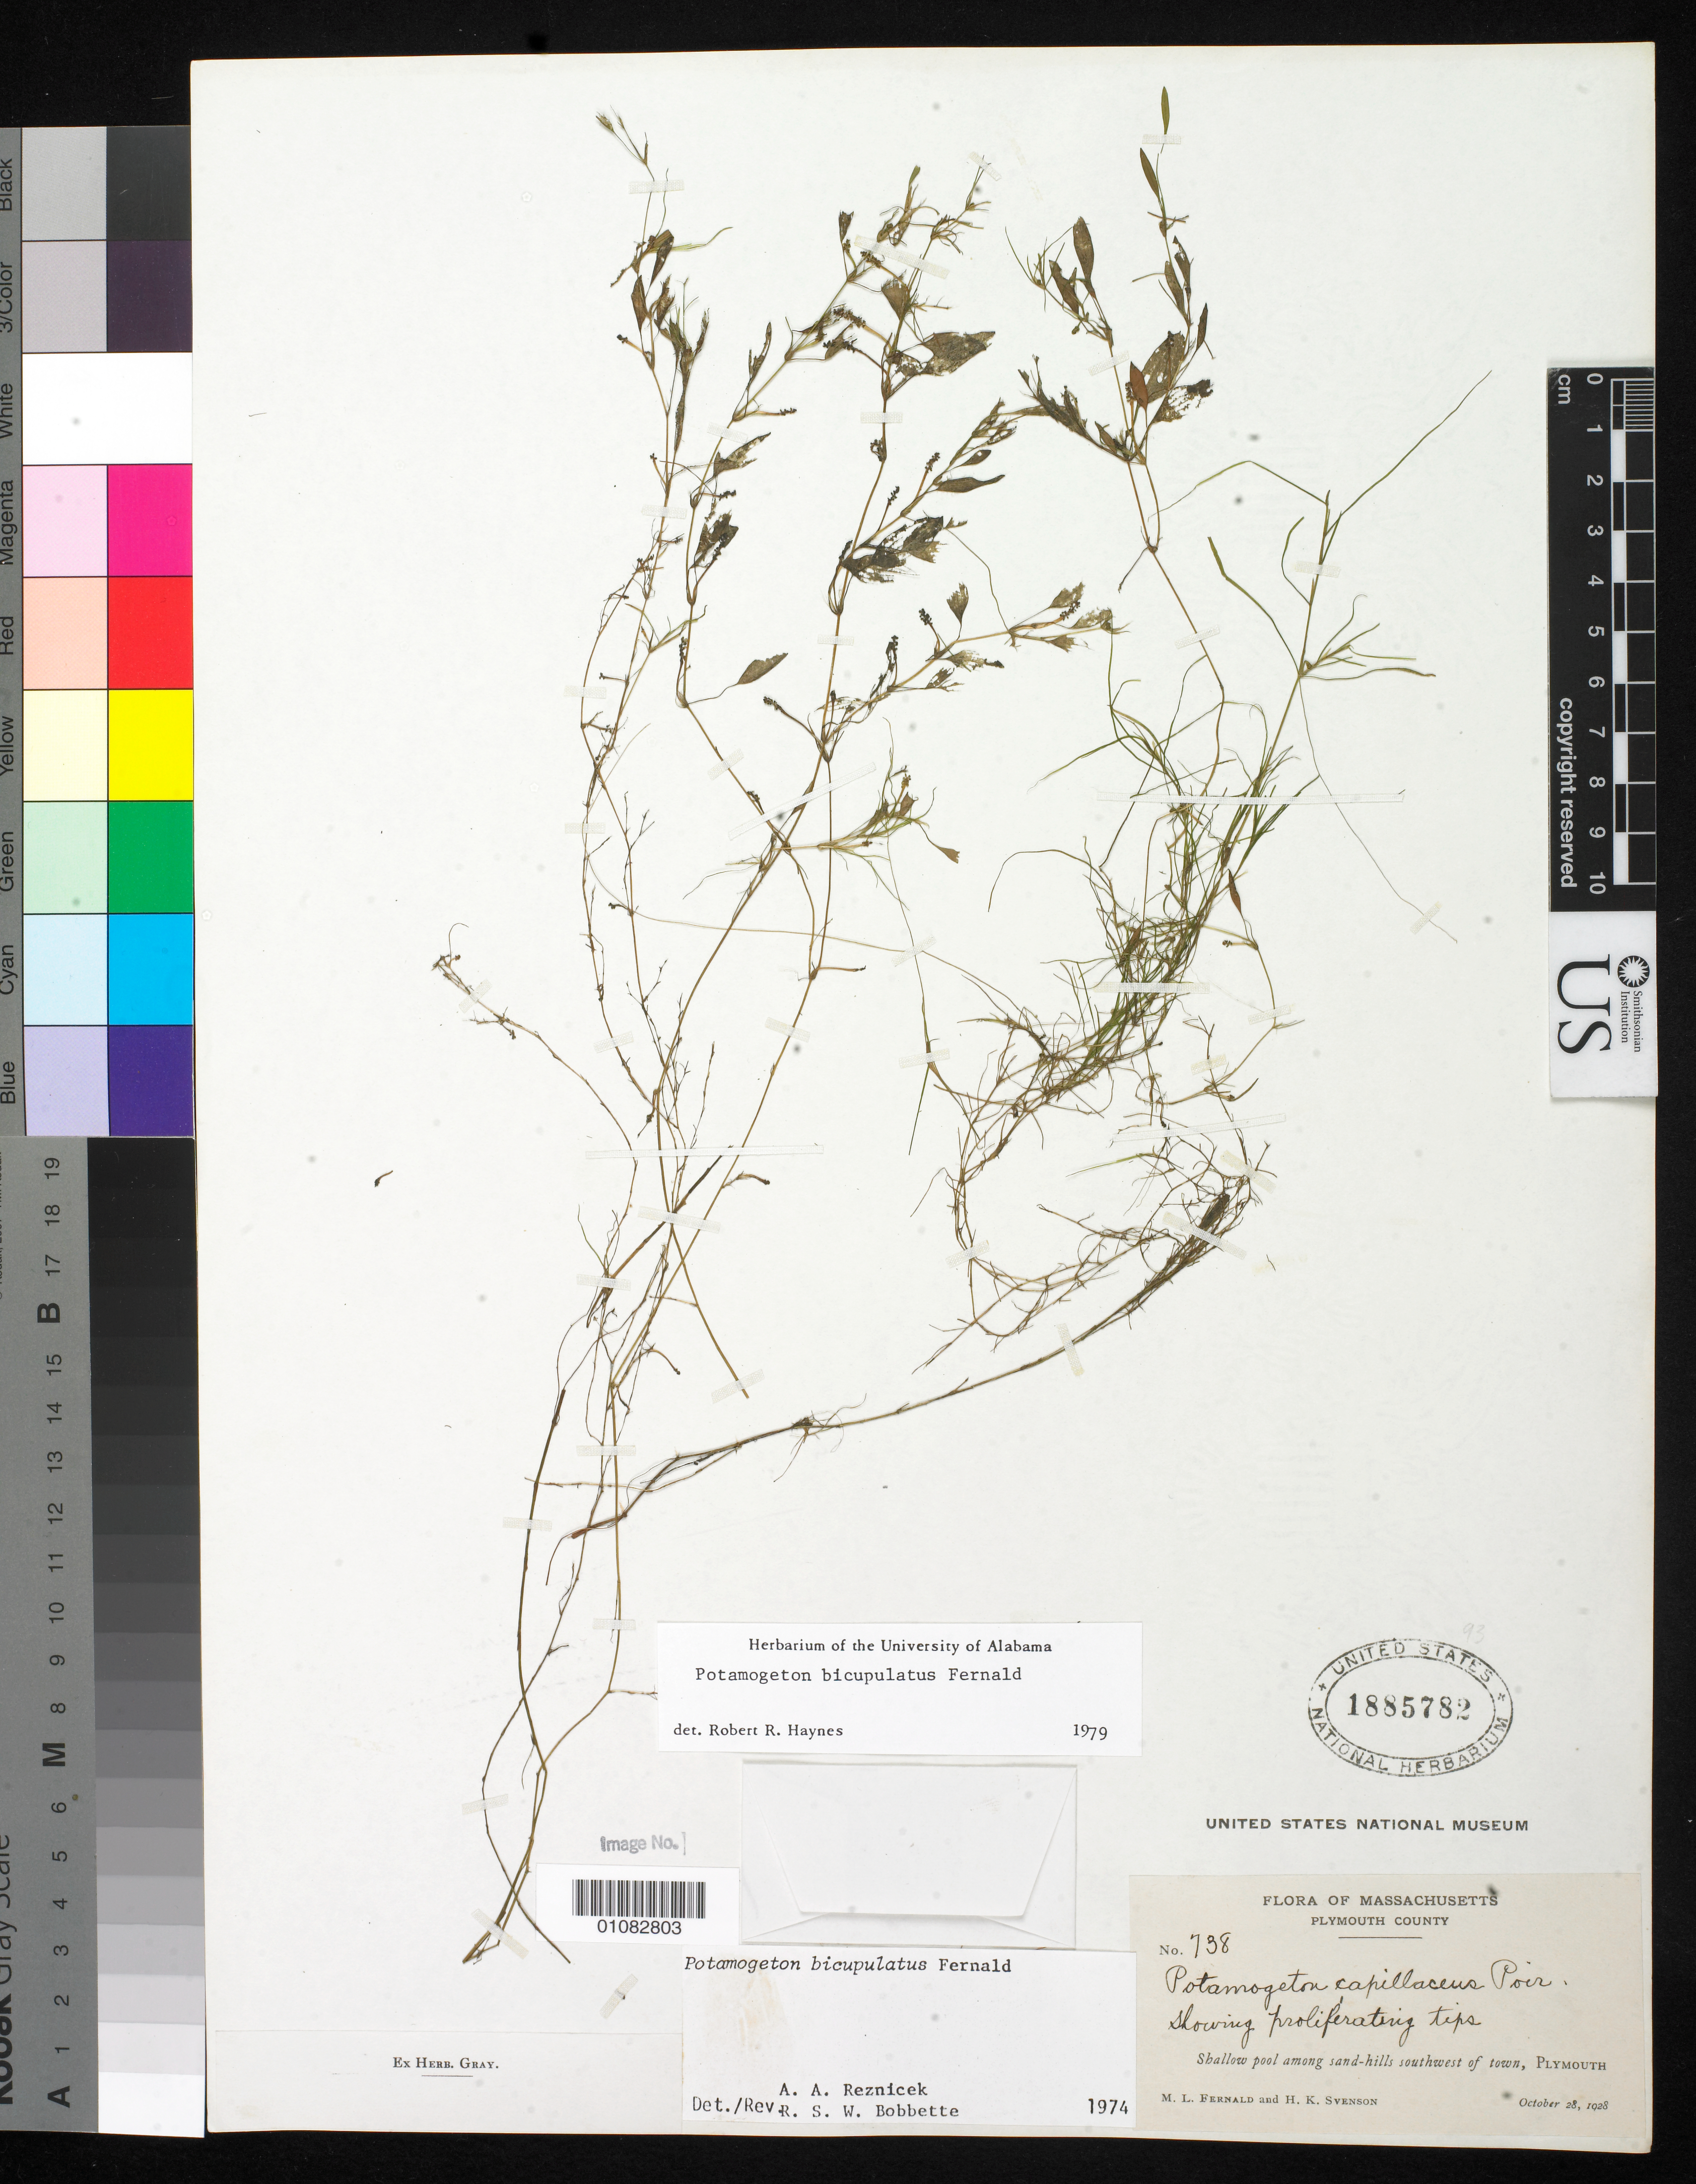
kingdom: Plantae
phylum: Tracheophyta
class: Liliopsida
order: Alismatales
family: Potamogetonaceae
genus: Potamogeton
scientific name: Potamogeton bicupulatus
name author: Fernald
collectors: M. L. Fernald & H. K. Svenson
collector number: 738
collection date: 1928-10-28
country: United States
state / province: Massachusetts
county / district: Plymouth County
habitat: Shallow pool among sand- hills SW of town.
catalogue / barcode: US 1885782